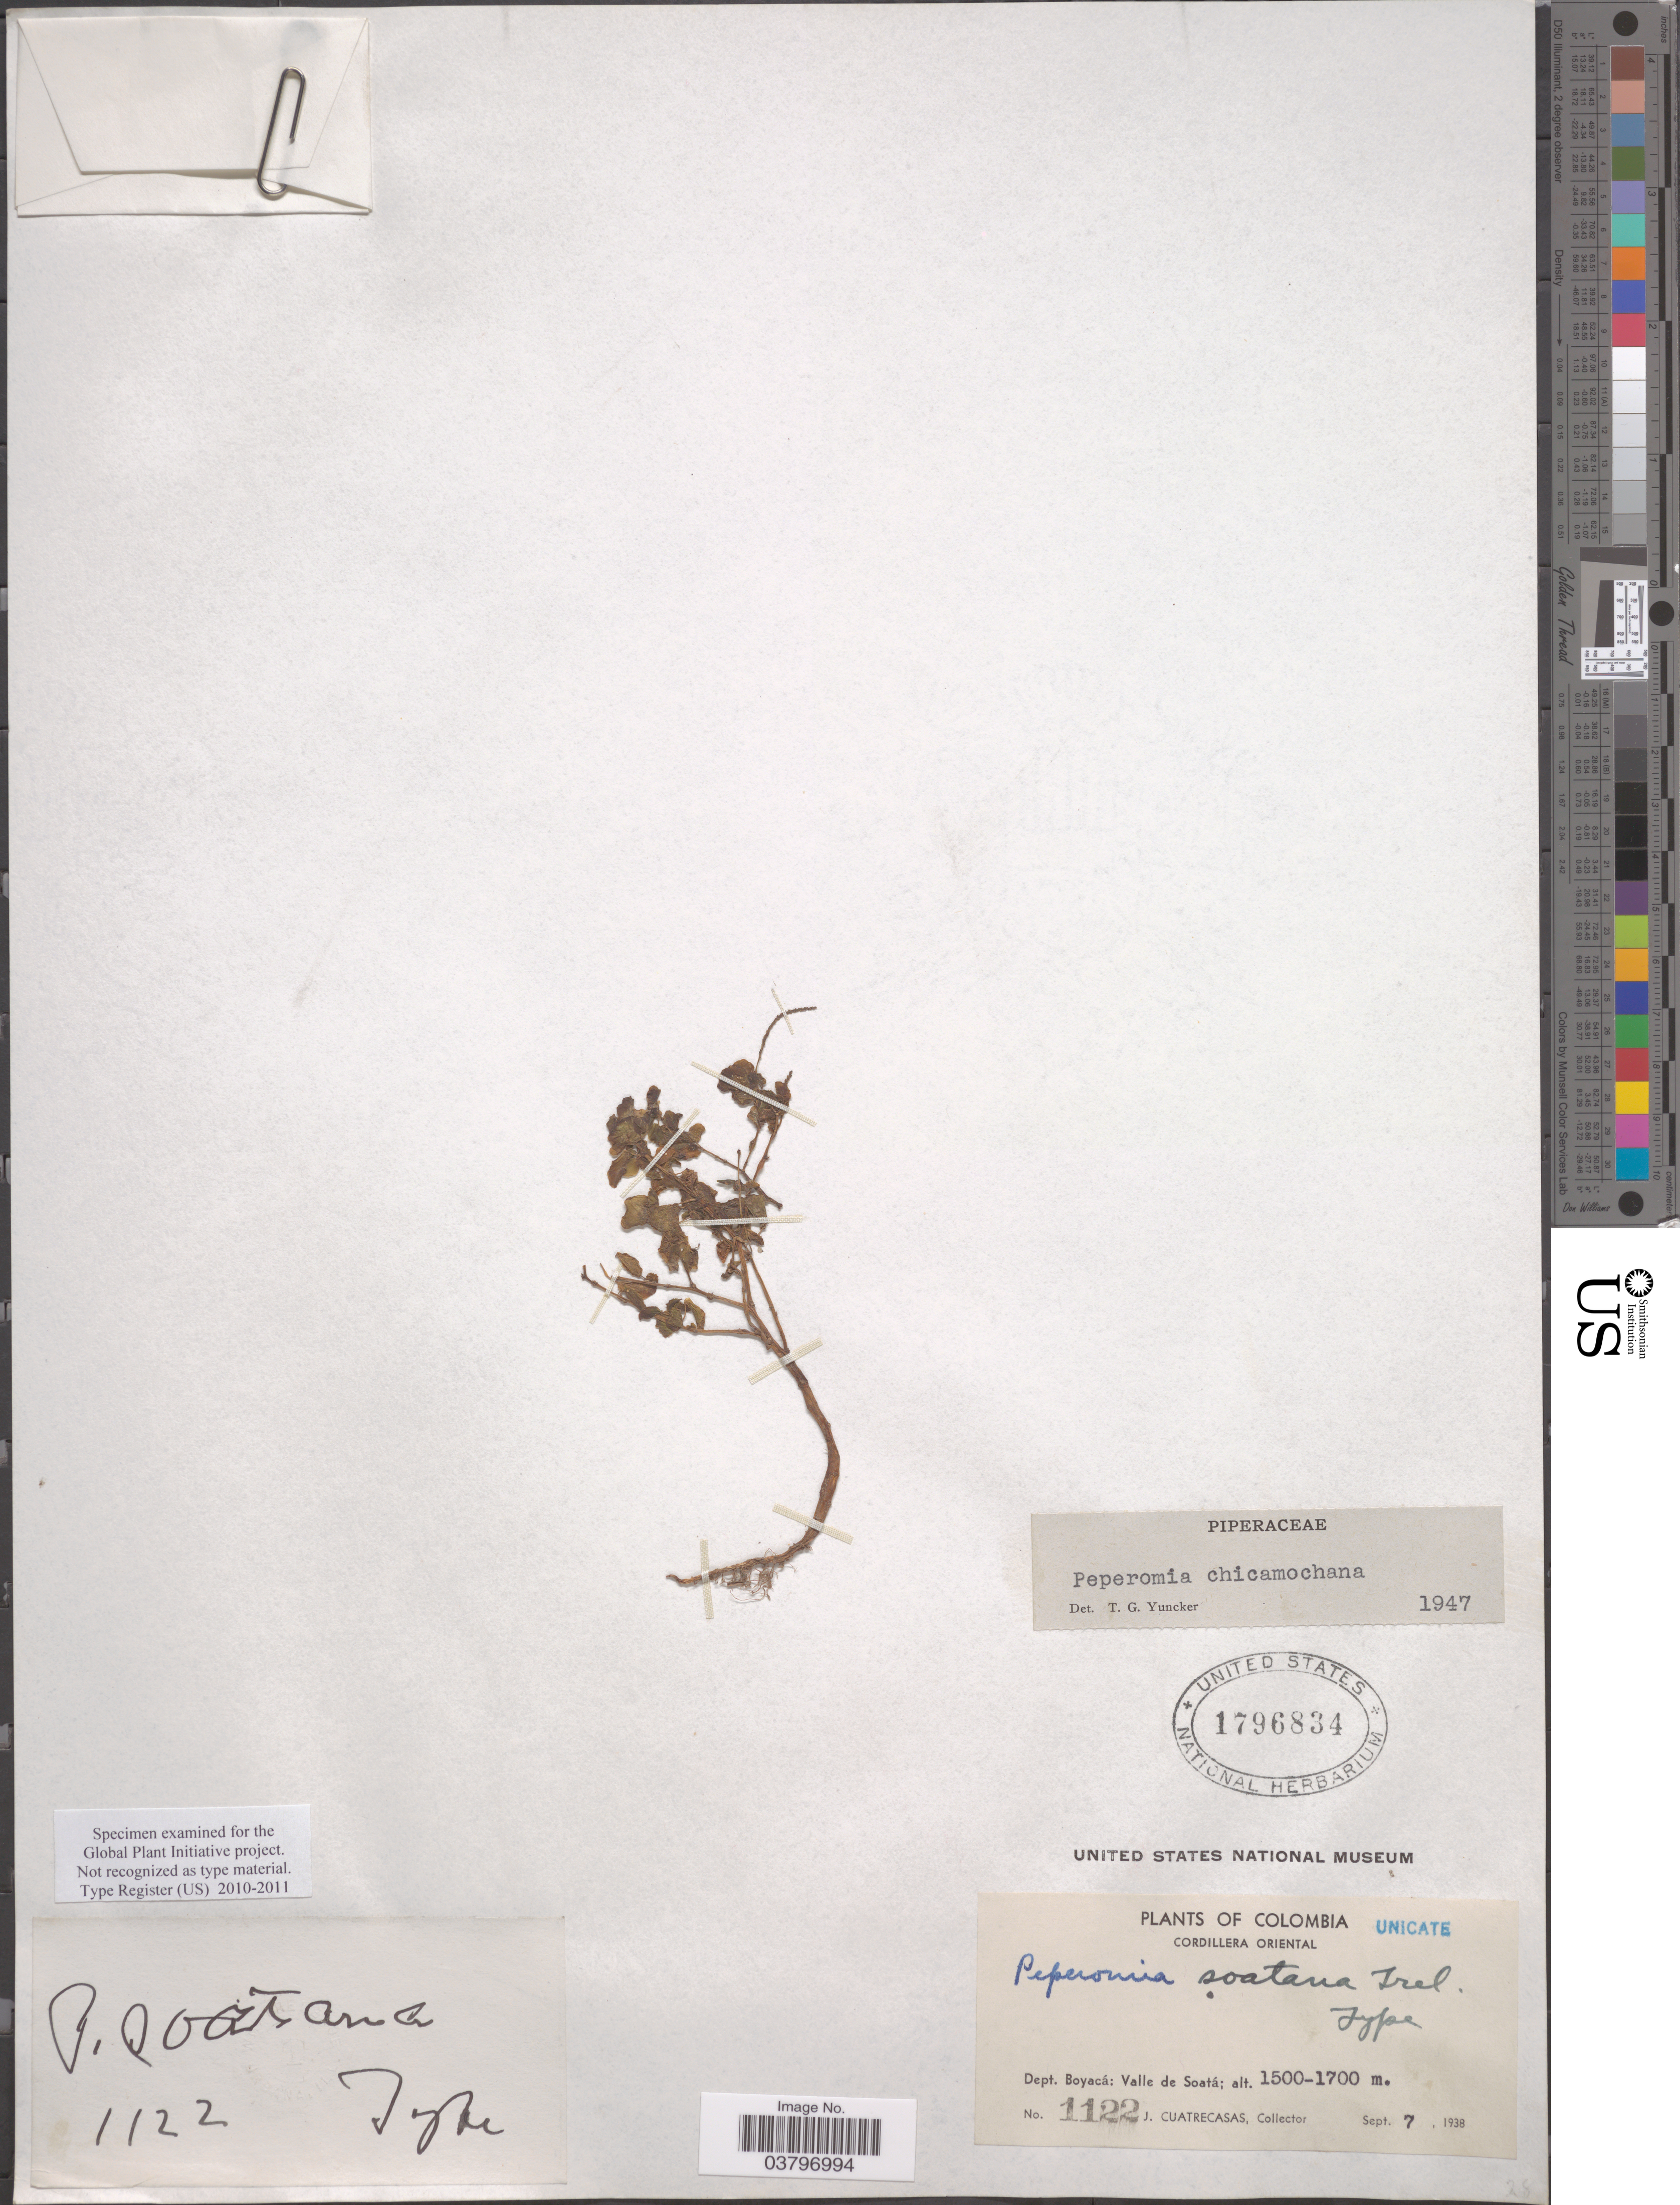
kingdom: Plantae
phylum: Tracheophyta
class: Magnoliopsida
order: Piperales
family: Piperaceae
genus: Peperomia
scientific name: Peperomia chicamochana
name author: Trel. & Yunck.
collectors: J. Cuatrecasas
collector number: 1122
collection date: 1938-09-07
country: Colombia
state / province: Boyacá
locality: Cordillera Oriental. Dept. Boyacá: Valle de Soatá.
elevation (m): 1500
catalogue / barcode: US 1796834